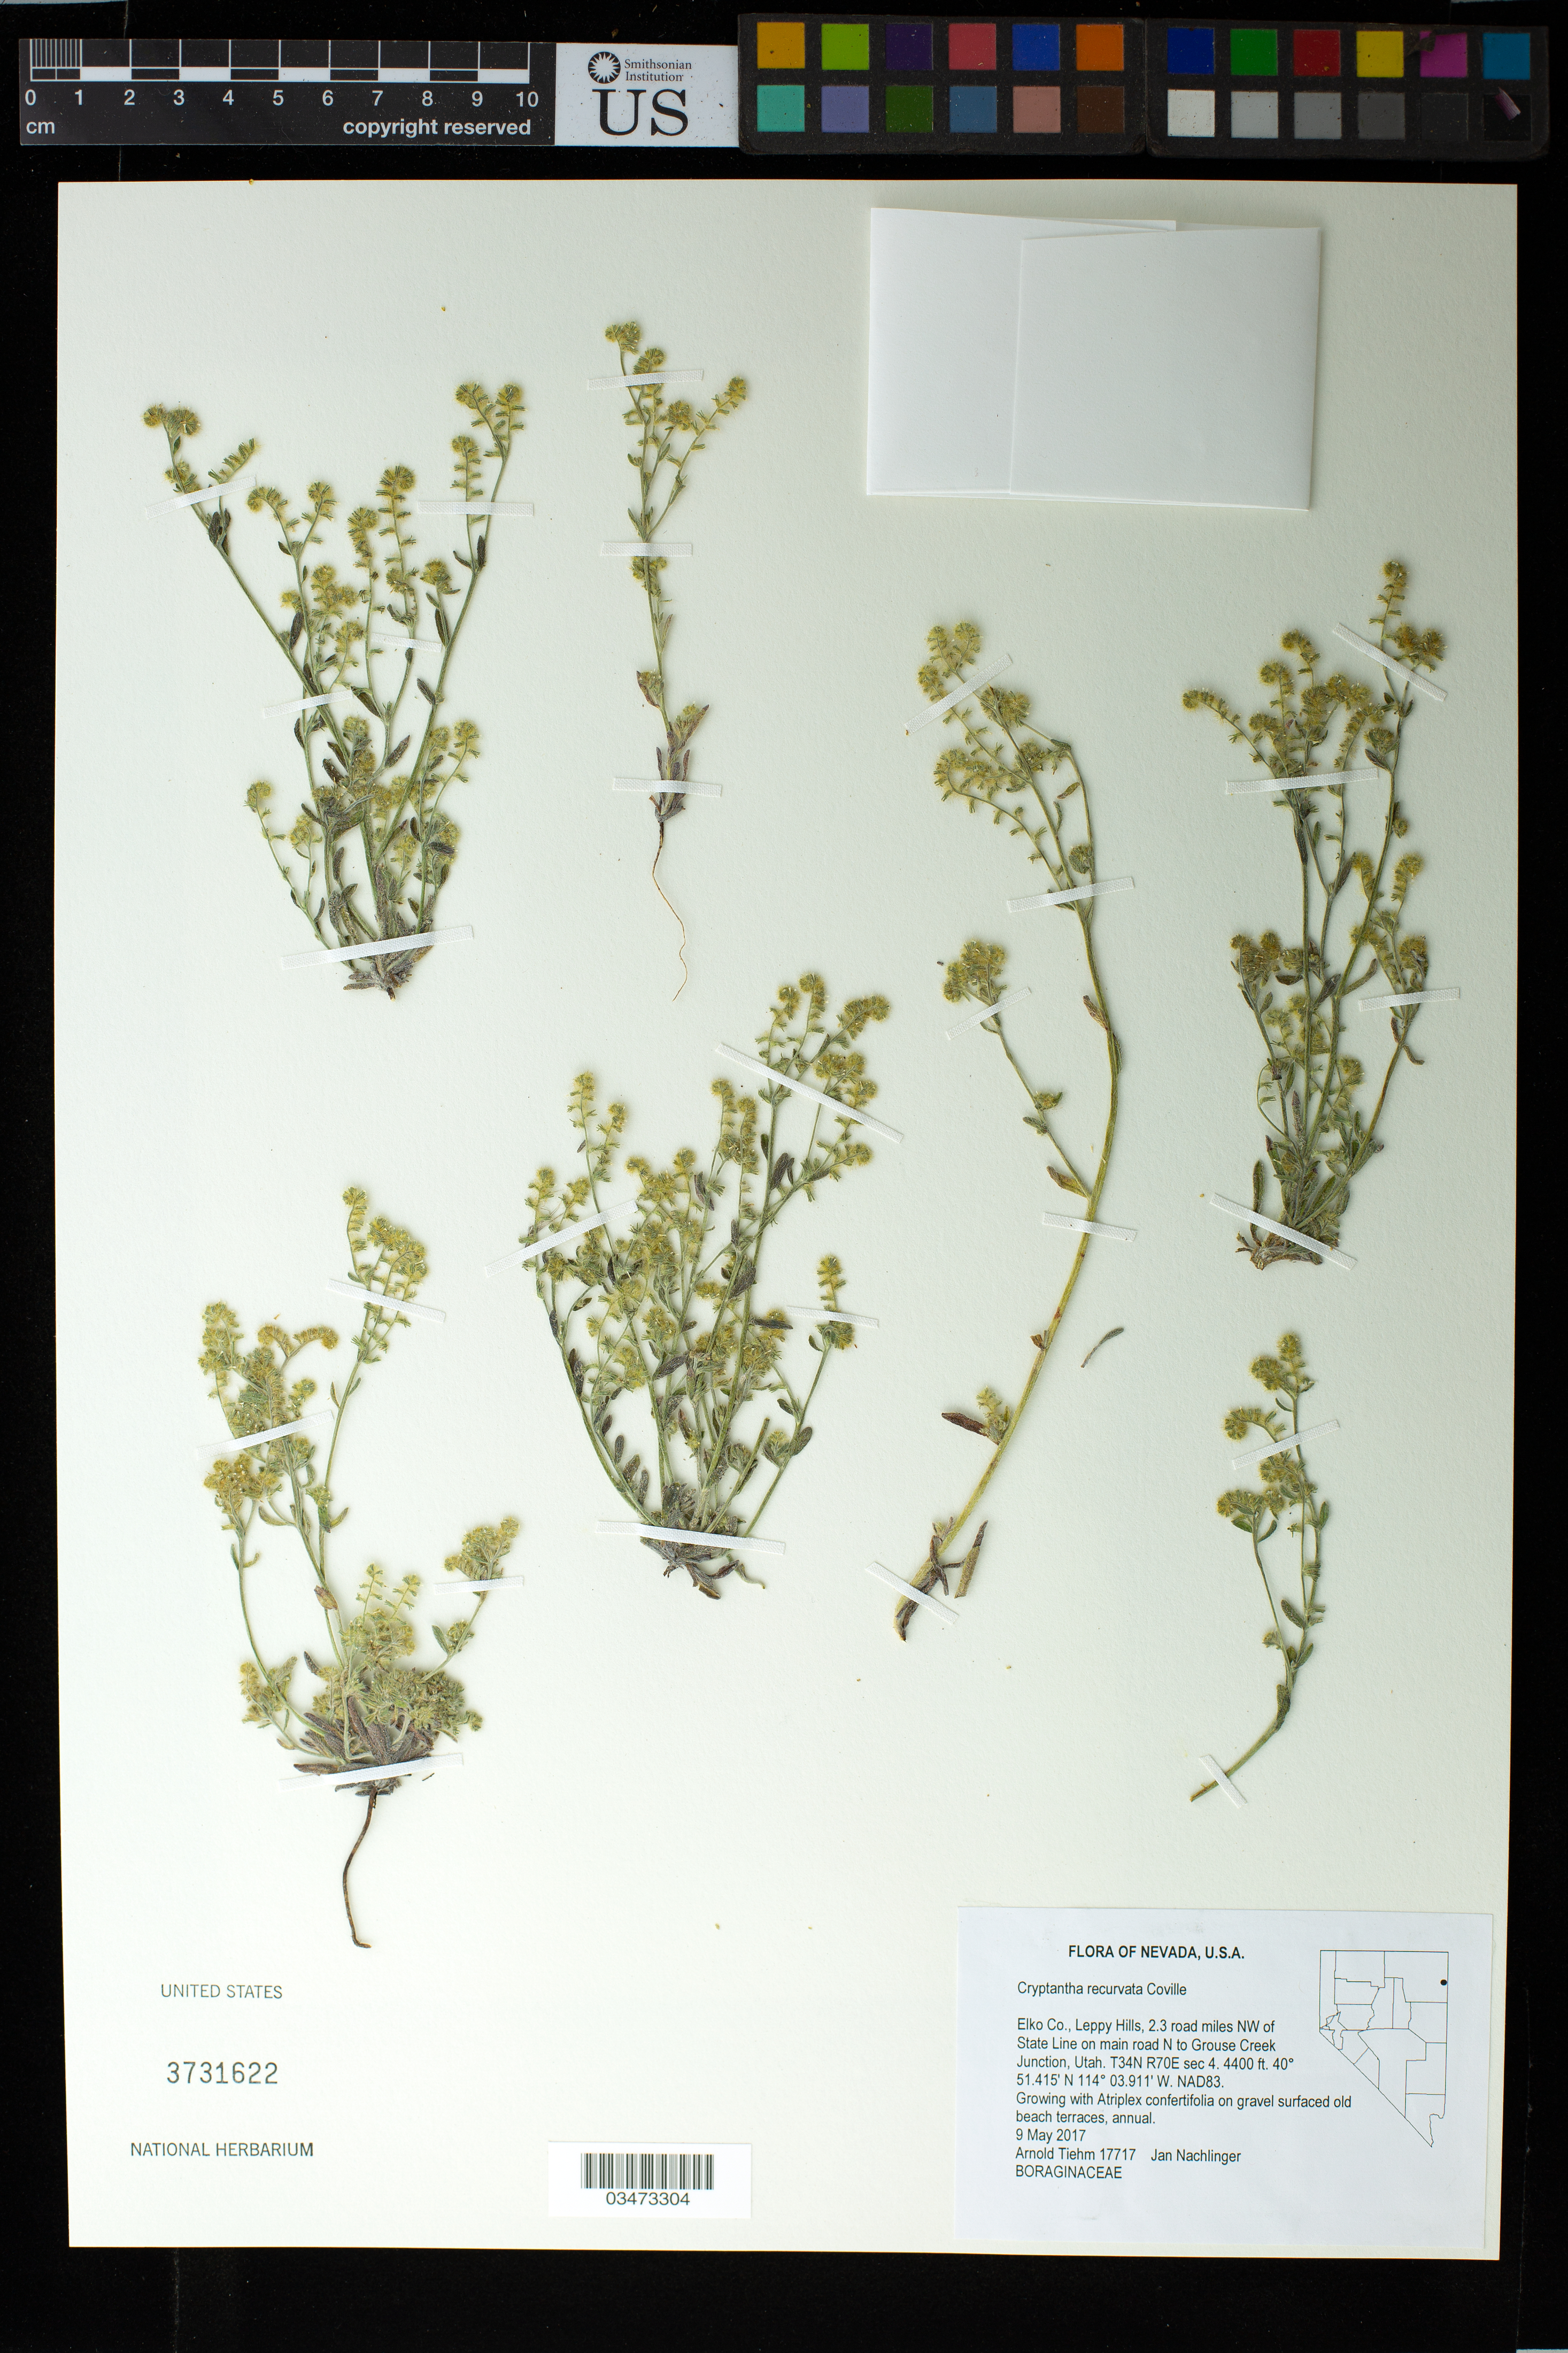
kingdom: Plantae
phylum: Tracheophyta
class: Magnoliopsida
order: Boraginales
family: Boraginaceae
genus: Cryptantha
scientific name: Cryptantha recurvata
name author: Coville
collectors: A. Tiehm & J. Nachlinger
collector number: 17717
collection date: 2017-05-09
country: United States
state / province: Nevada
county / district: Elko County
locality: Leppy Hills, 2.3 road miles NW of State Line on main road N to Grouse Creek Junction, Utah.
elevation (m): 1341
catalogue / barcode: US 3731622